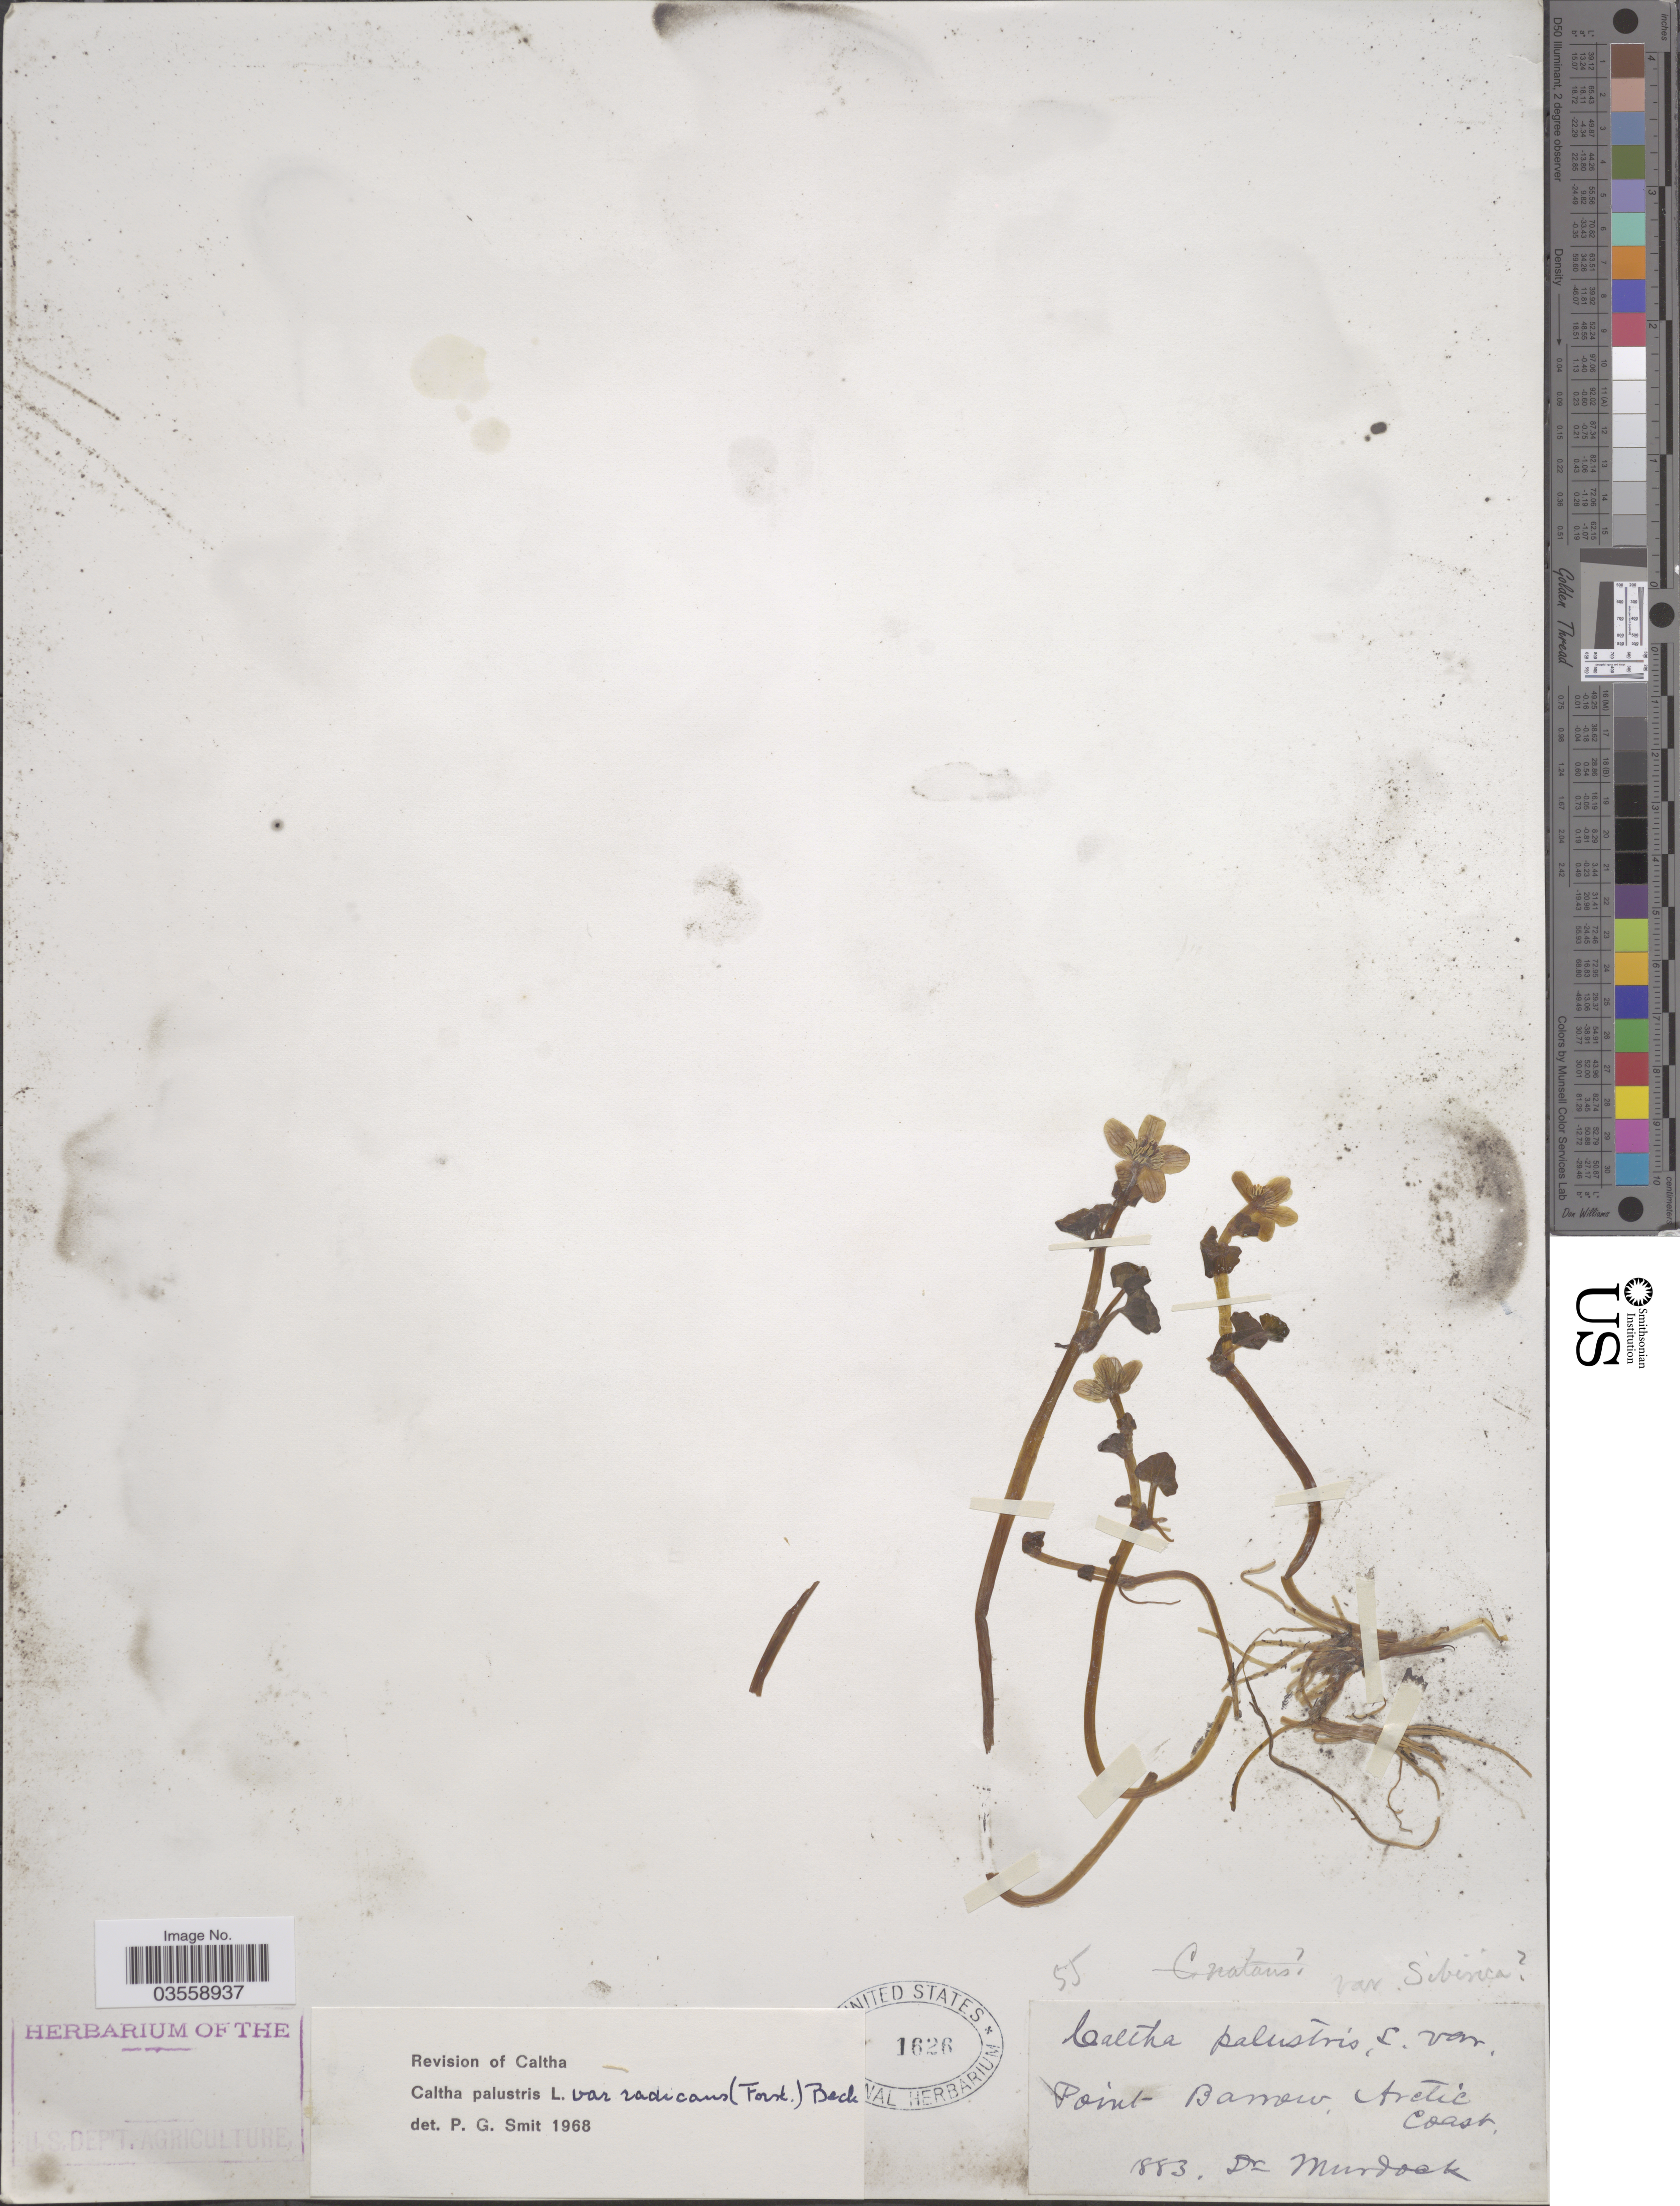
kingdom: Plantae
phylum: Tracheophyta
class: Magnoliopsida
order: Ranunculales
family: Ranunculaceae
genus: Caltha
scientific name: Caltha palustris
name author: L.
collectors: -. Murdock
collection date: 1883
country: United States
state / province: Alaska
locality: Point Barrow, Arctic Coast.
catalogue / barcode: US 1626